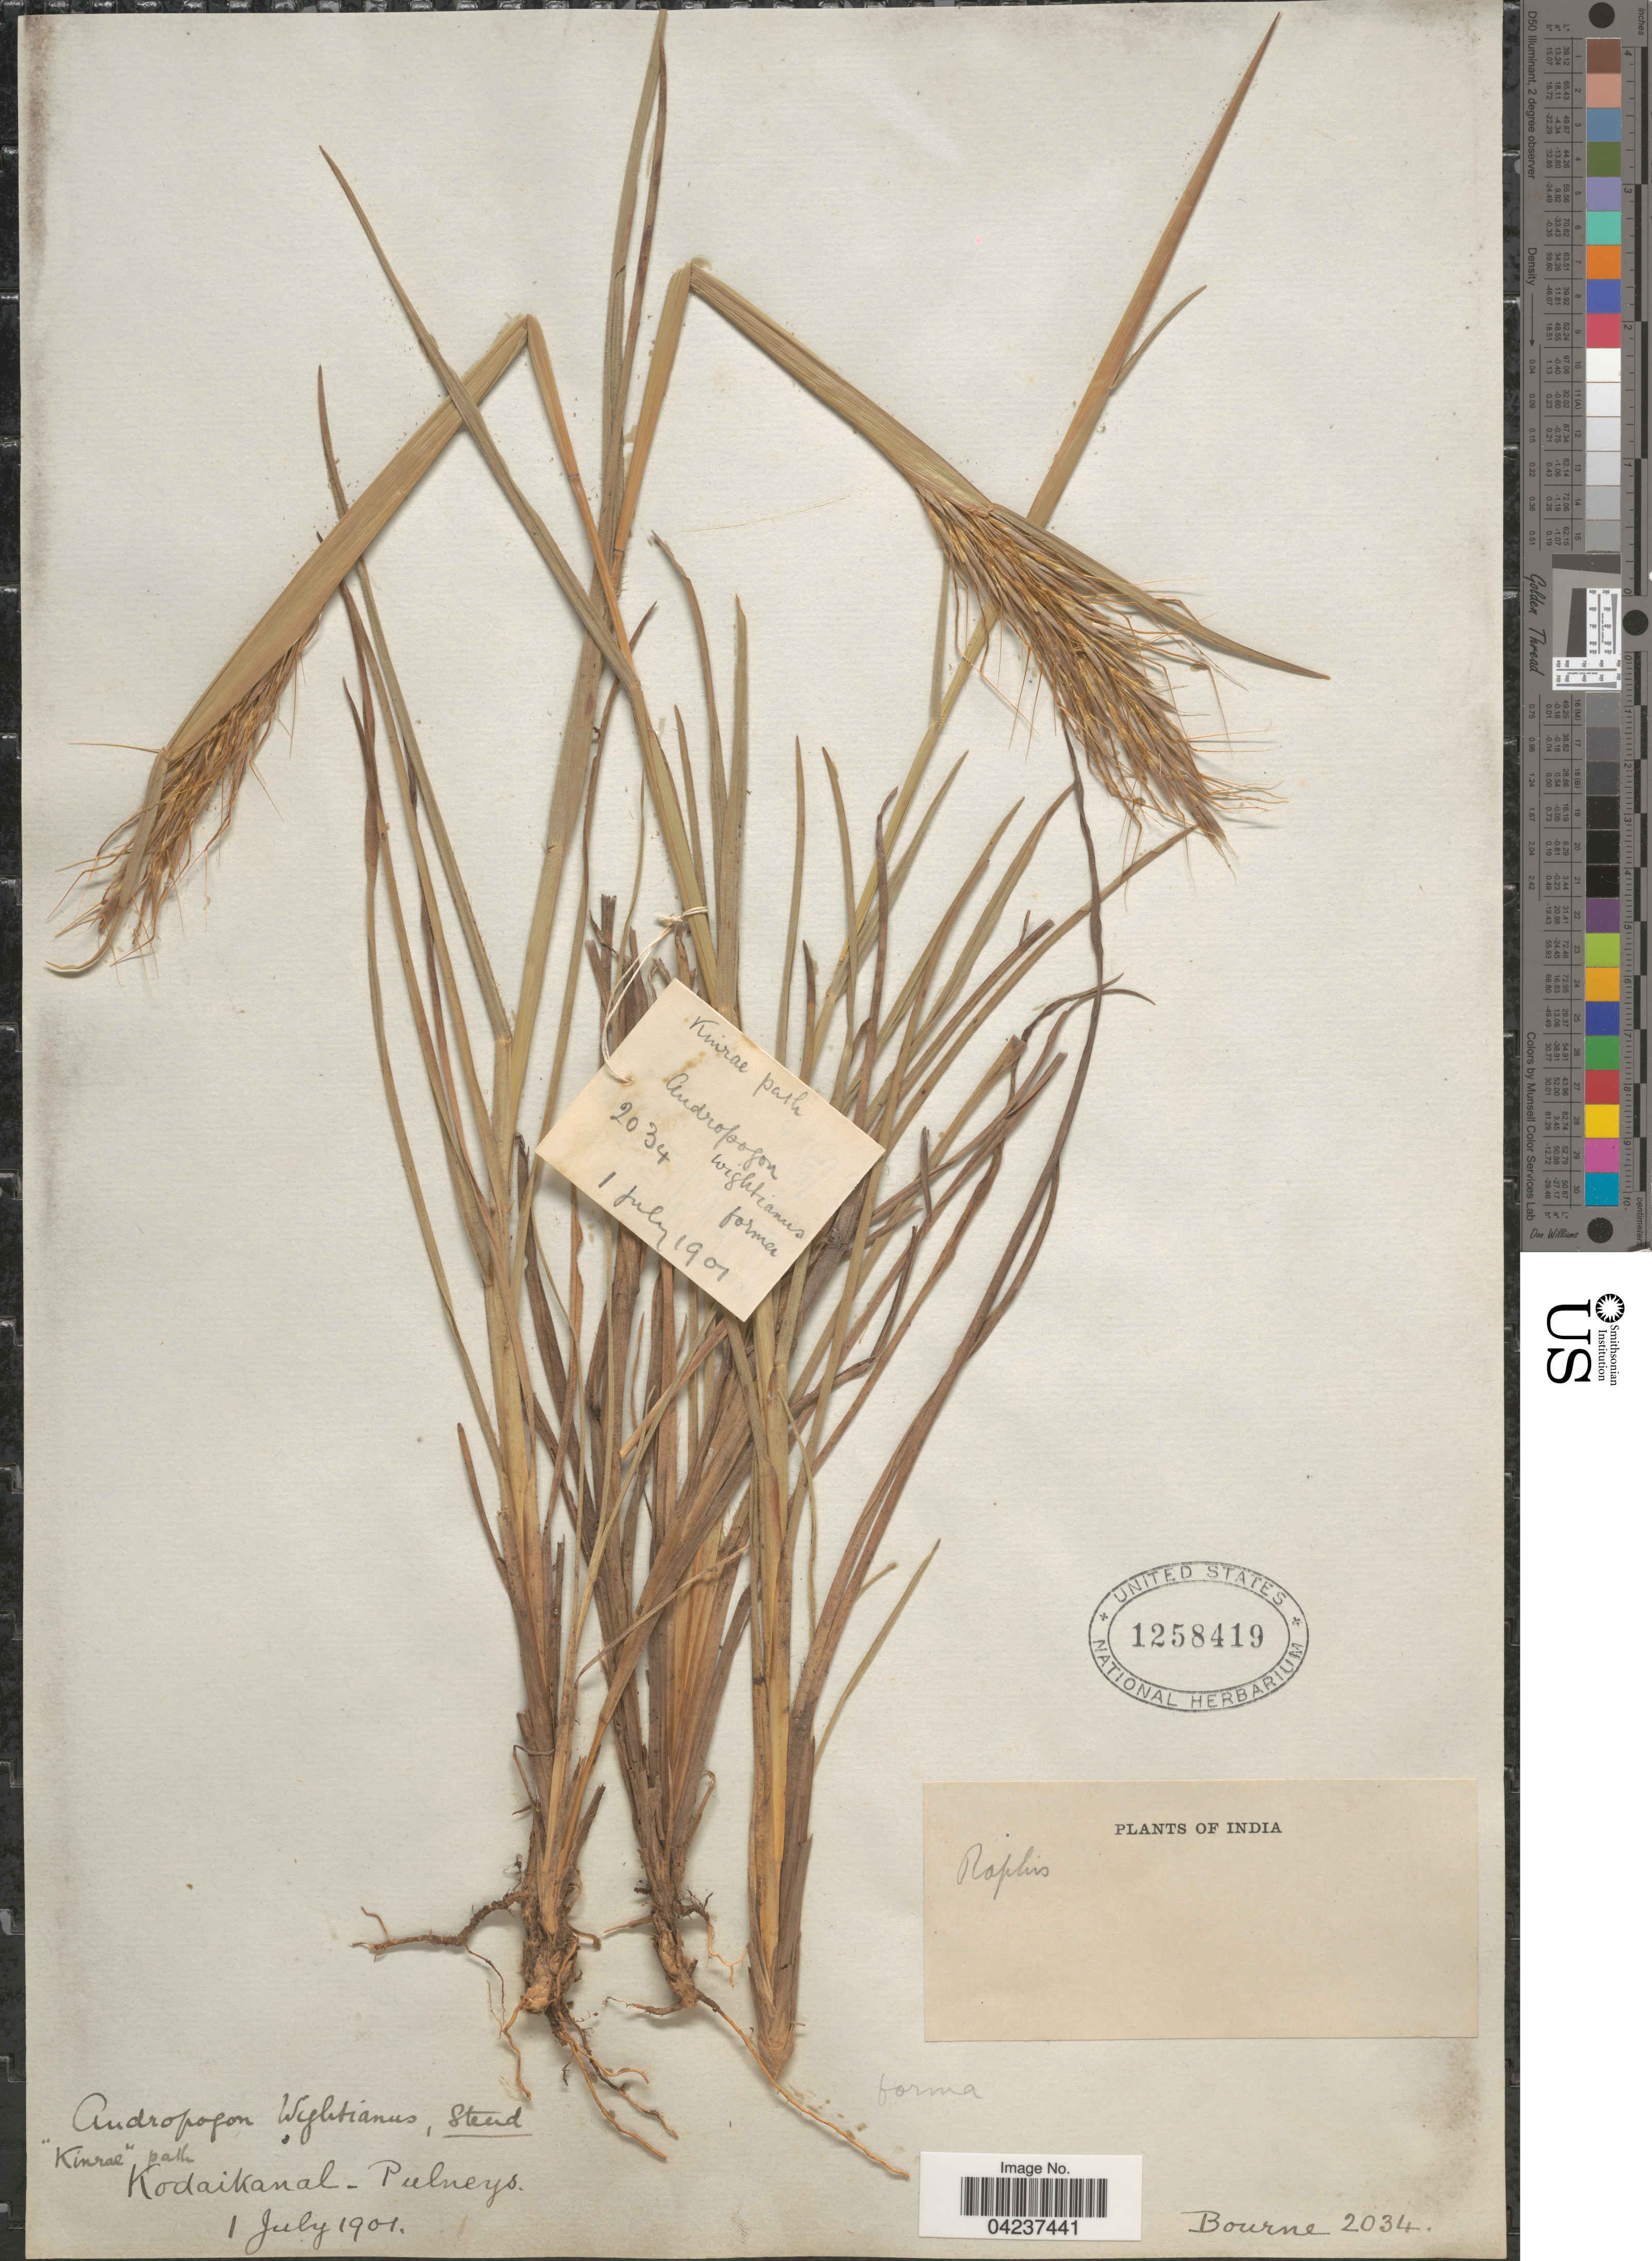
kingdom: Plantae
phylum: Tracheophyta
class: Liliopsida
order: Poales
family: Poaceae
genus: Chrysopogon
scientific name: Chrysopogon orientalis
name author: (Desv.) A. Camus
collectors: -- Bourne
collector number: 2034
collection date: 1901-07-01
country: India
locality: Kodaikanal - Pulneys.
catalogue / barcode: US 1258419